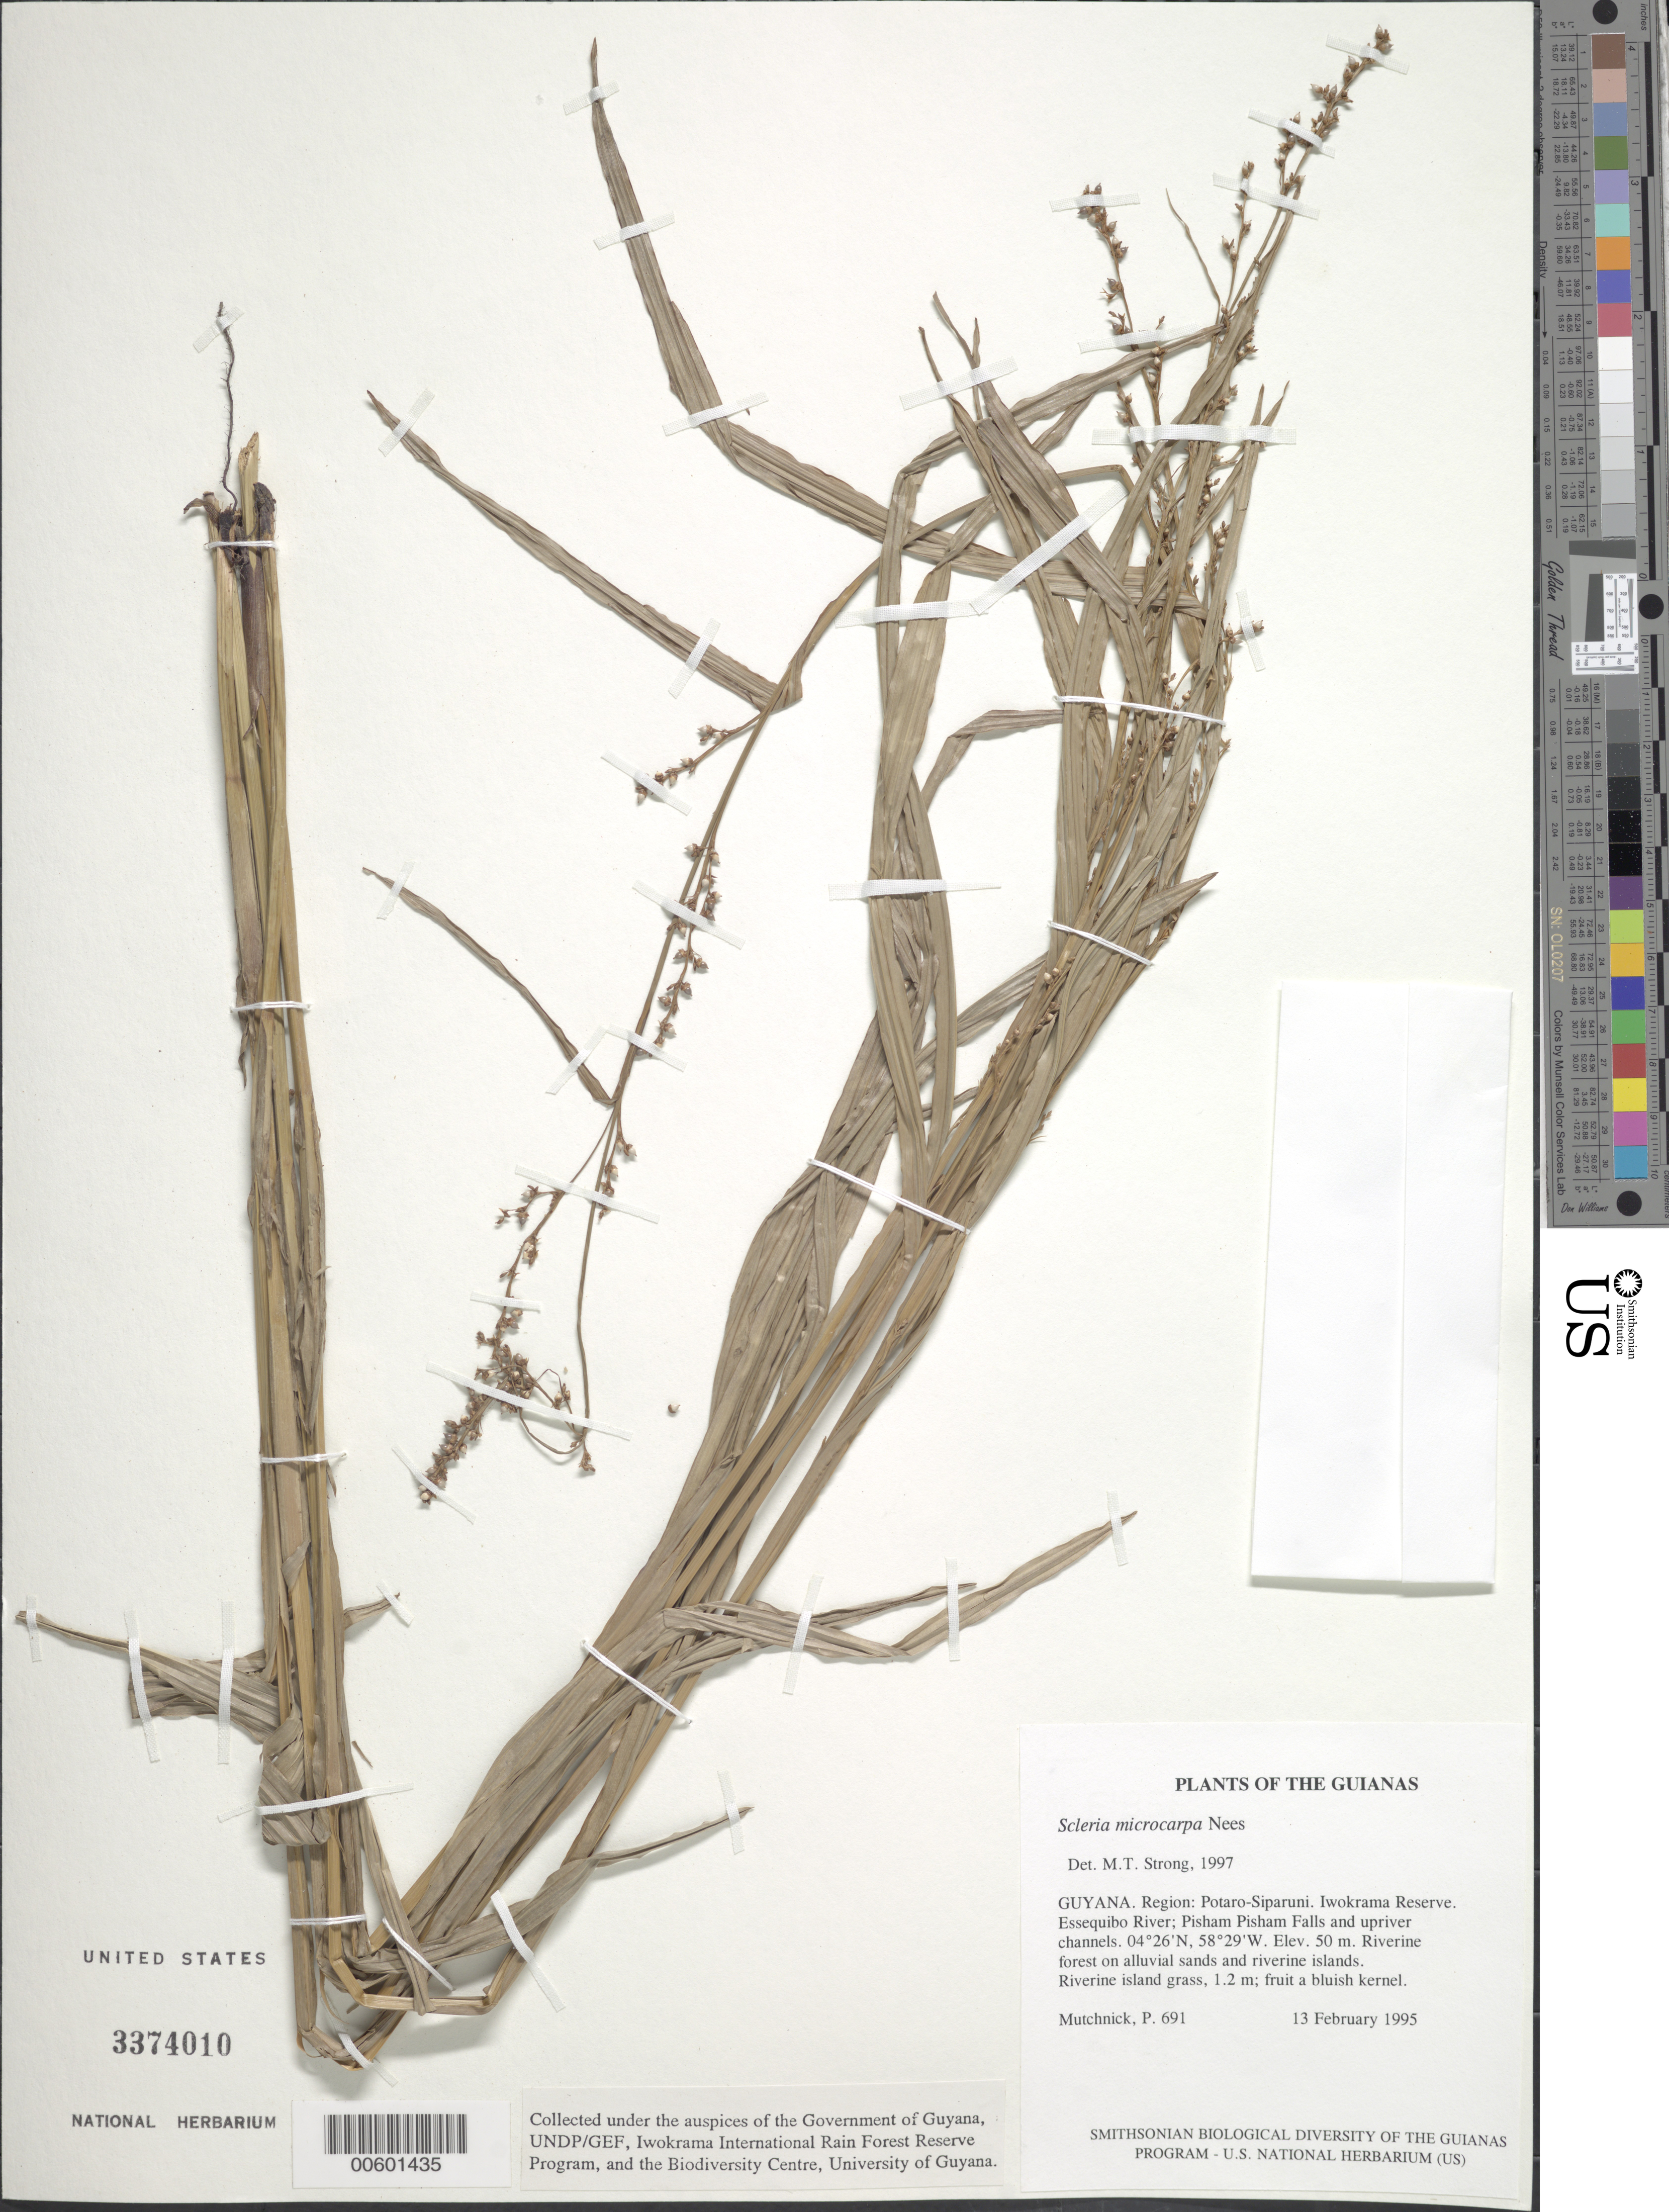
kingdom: Plantae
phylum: Tracheophyta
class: Liliopsida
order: Poales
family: Cyperaceae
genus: Scleria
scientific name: Scleria microcarpa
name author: Nees ex Kunth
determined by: Strong, M. T., (US), Smithsonian Institution - National Museum of Natural History (UNITED STATES)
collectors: P. Mutchnick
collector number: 691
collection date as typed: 13 February 1995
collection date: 1995-02-13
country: Guyana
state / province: Potaro-Siparuni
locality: Iwokrama Reserve. Essequibo River; Pisham Pisham Falls and upriver channels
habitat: Riverine forest on alluvial sands and riverine islands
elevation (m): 50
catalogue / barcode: US 3374010